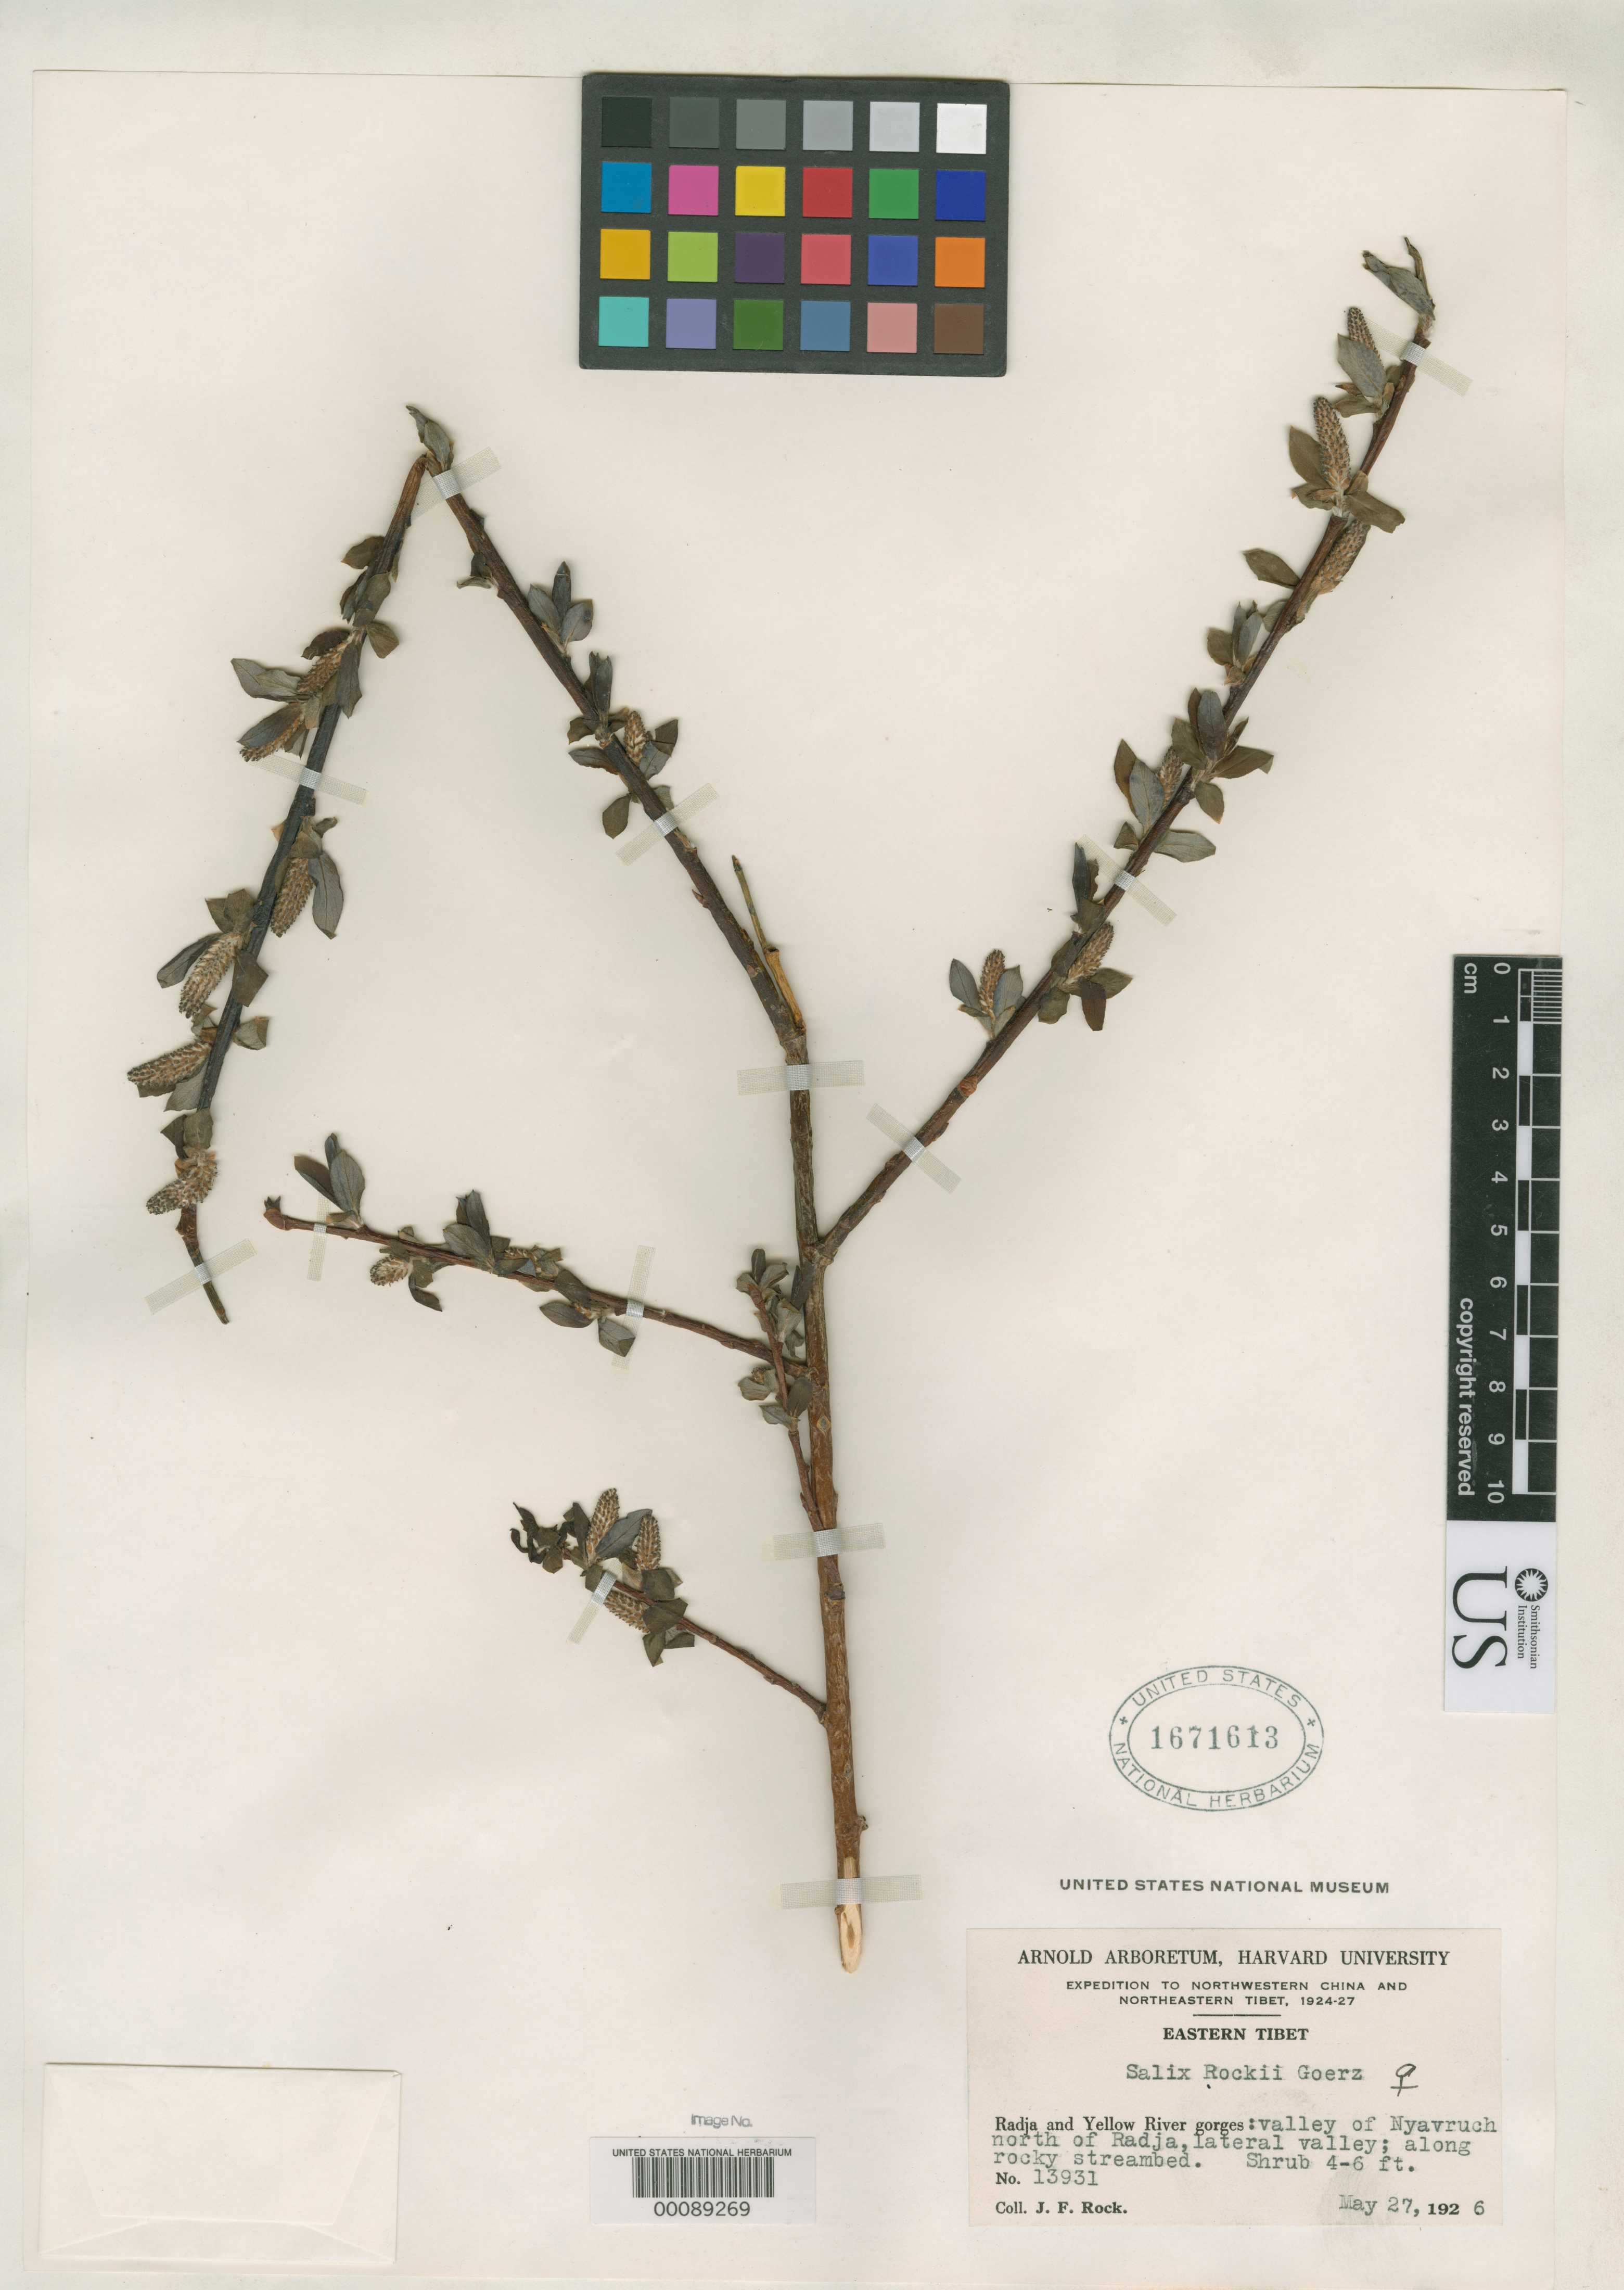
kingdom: Plantae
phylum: Tracheophyta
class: Magnoliopsida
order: Malpighiales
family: Salicaceae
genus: Salix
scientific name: Salix rockii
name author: Goerz in Rehder & Kobuski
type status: Isosyntype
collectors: J. F. Rock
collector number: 13931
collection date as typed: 27 May 1926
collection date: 1926-05-27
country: China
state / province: Xizang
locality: Eastern Tibet. Radja and Yellow River gorges: valley of Nyavruch, north of Radja, lateral valley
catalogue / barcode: US 1671613